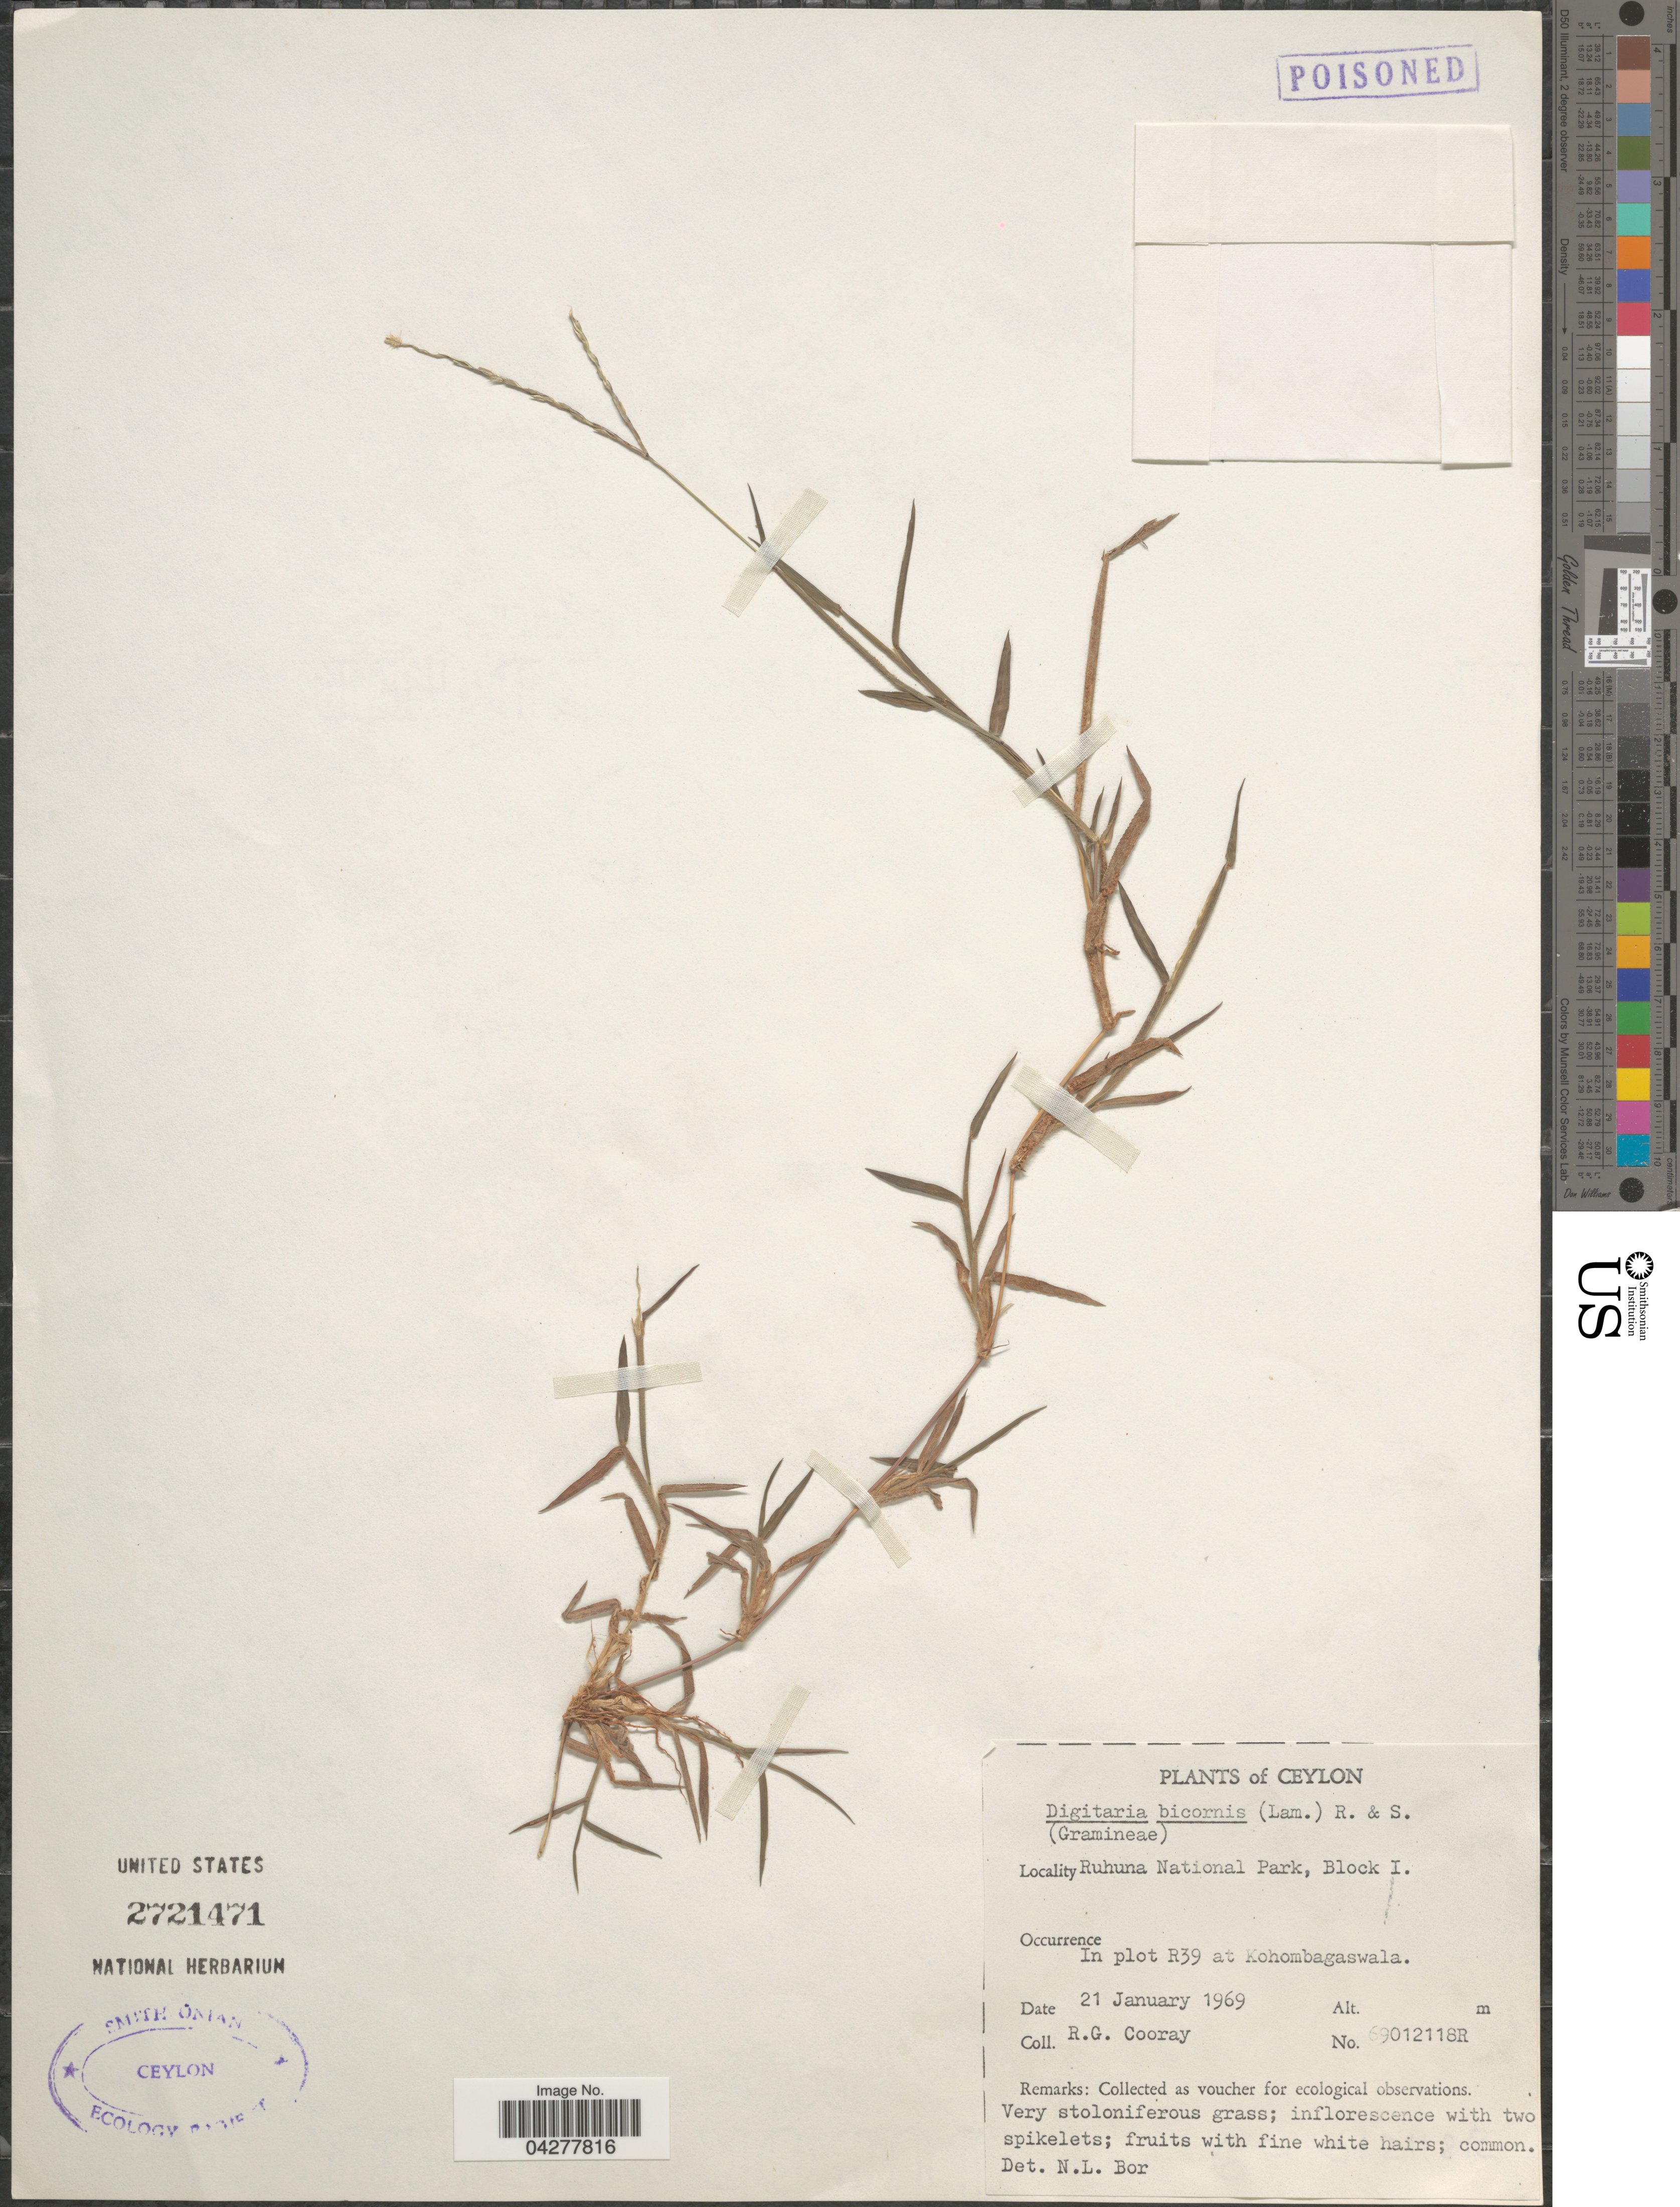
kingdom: Plantae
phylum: Tracheophyta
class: Liliopsida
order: Poales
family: Poaceae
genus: Digitaria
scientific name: Digitaria bicornis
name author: (Lam.) Roem. & Schult.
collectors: R. Cooray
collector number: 69012118R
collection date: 1969-01-21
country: Sri Lanka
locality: Ceylon. Ruhuna National Park, Block I. In plot R39 at Kohombagaswala.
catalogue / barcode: US 2721471